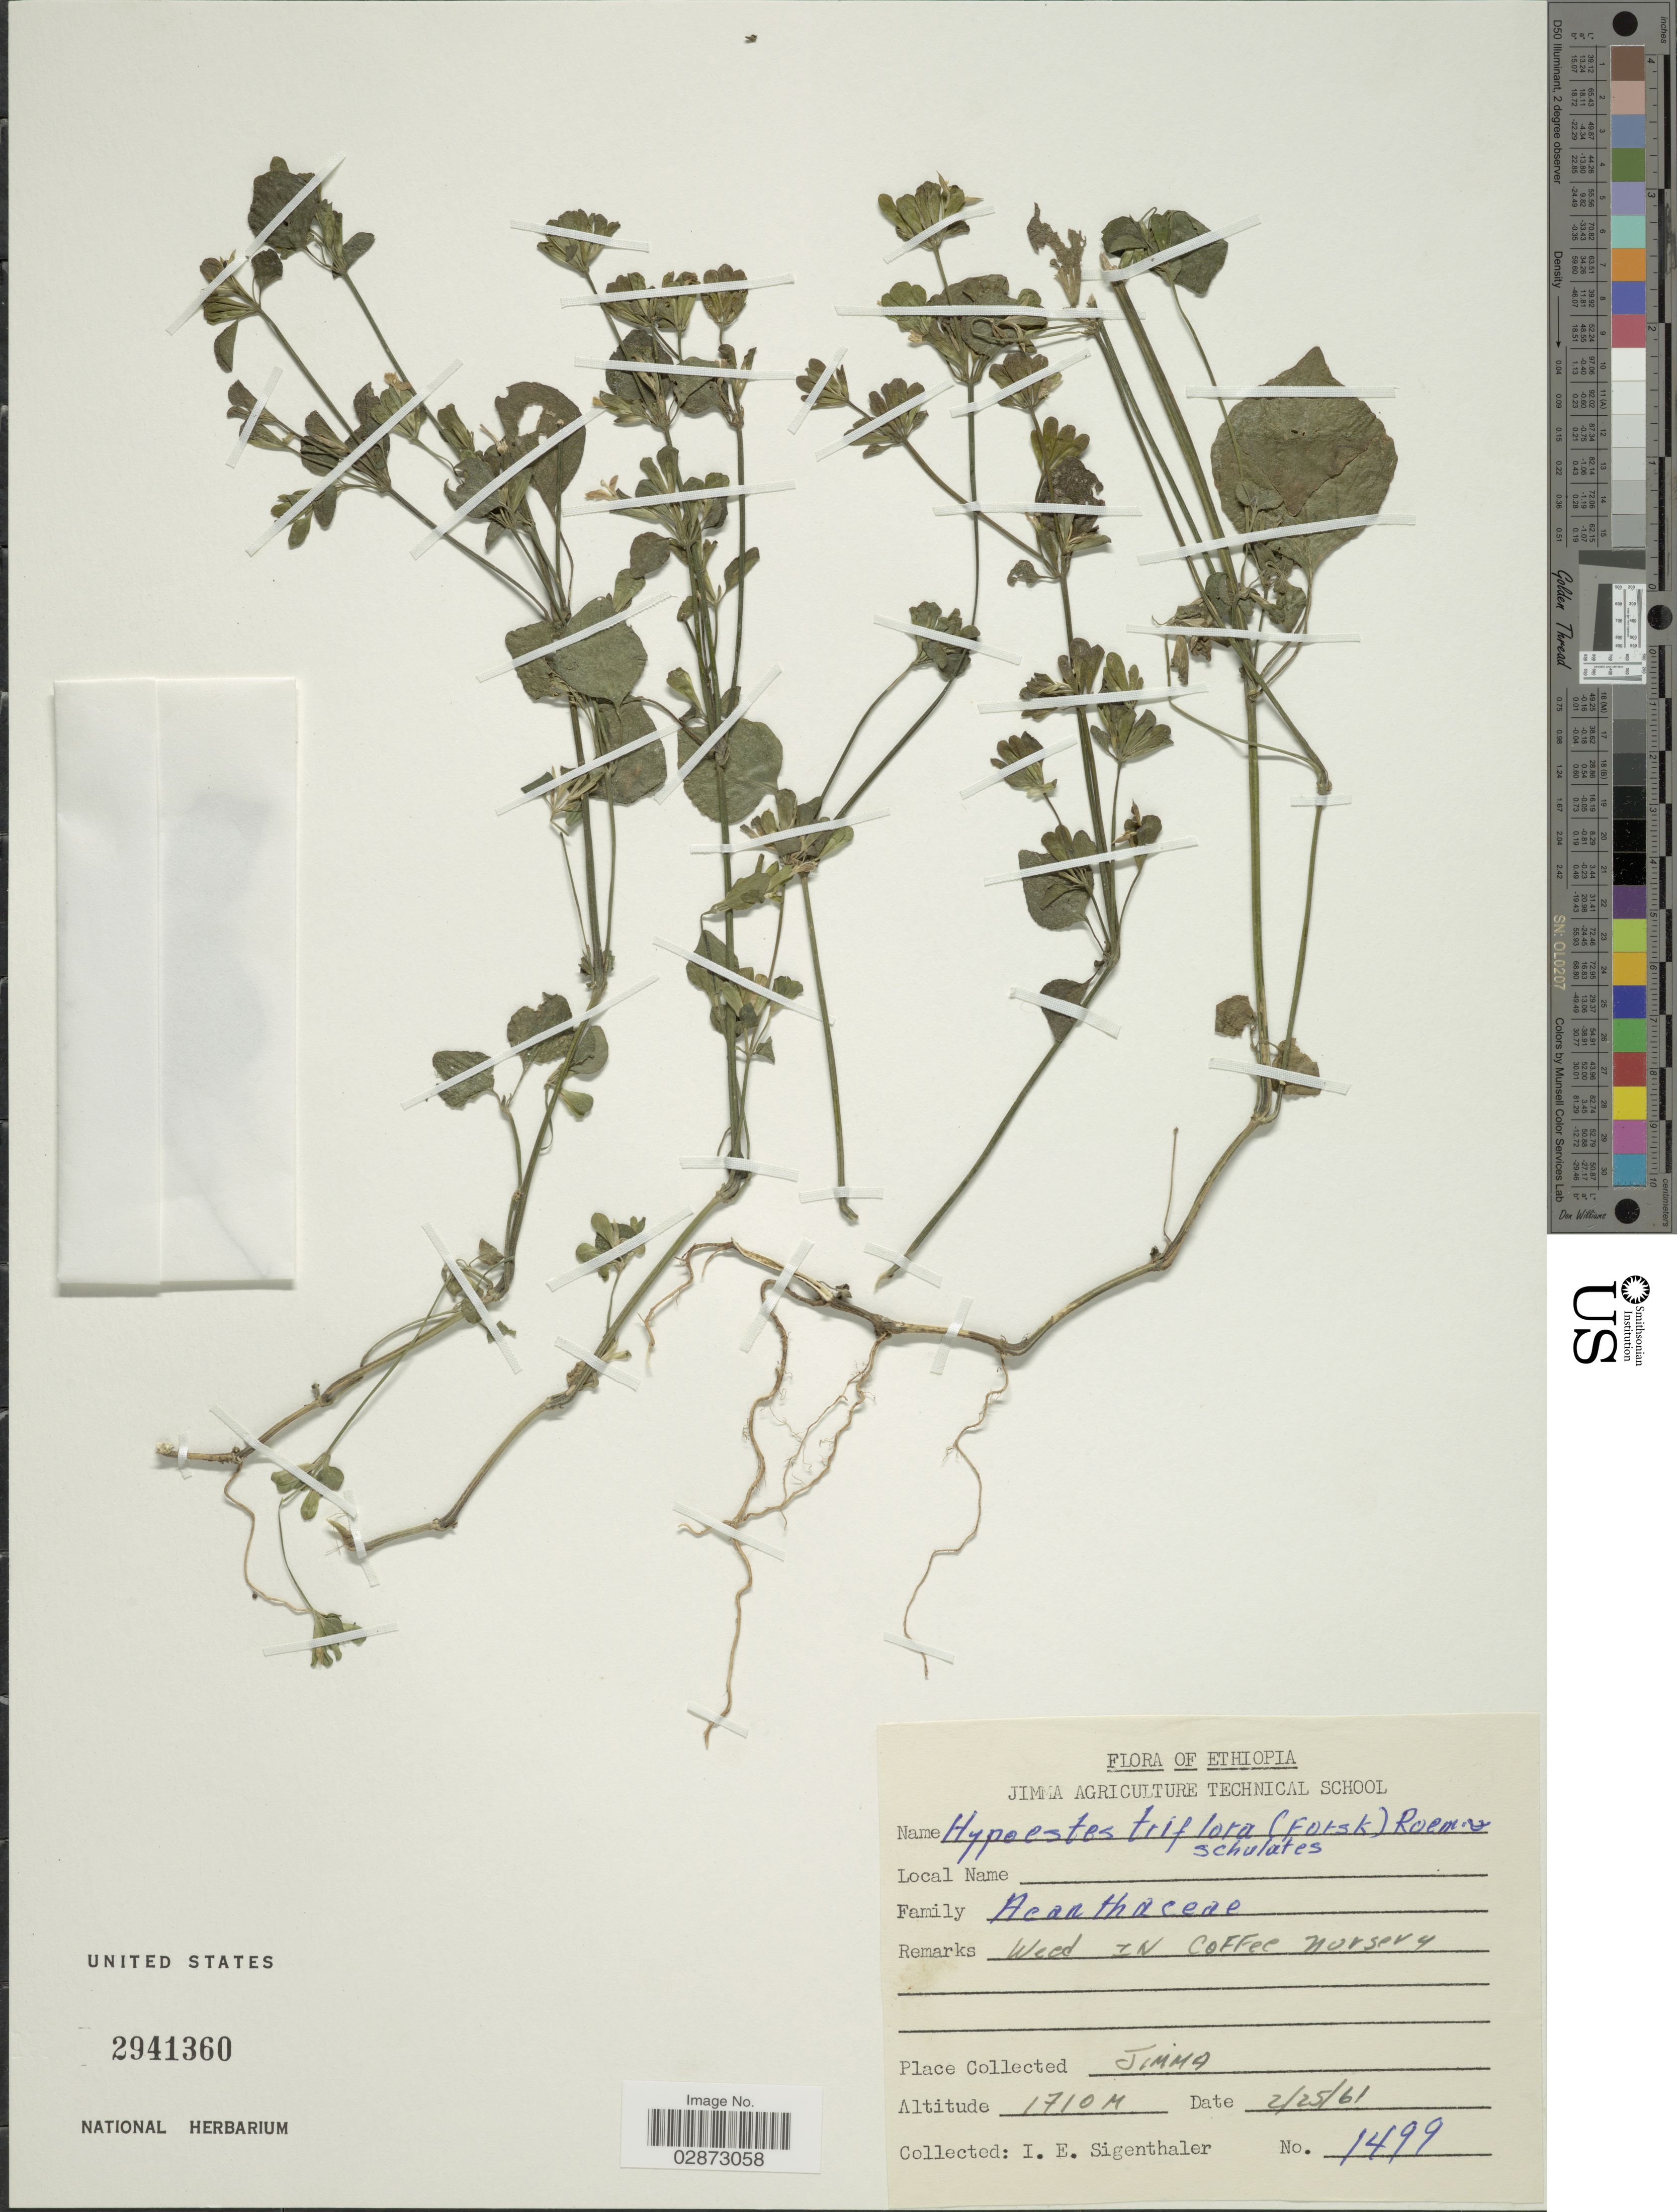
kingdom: Plantae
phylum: Tracheophyta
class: Magnoliopsida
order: Lamiales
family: Acanthaceae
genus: Hypoestes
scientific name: Hypoestes triflora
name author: (Forssk.) Roem. & Schult.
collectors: I. Siegenthaler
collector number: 1499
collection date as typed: Transcribed d/m/y: 25/2/61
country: Ethiopia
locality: Jimma.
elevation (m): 1710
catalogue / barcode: US 2941360